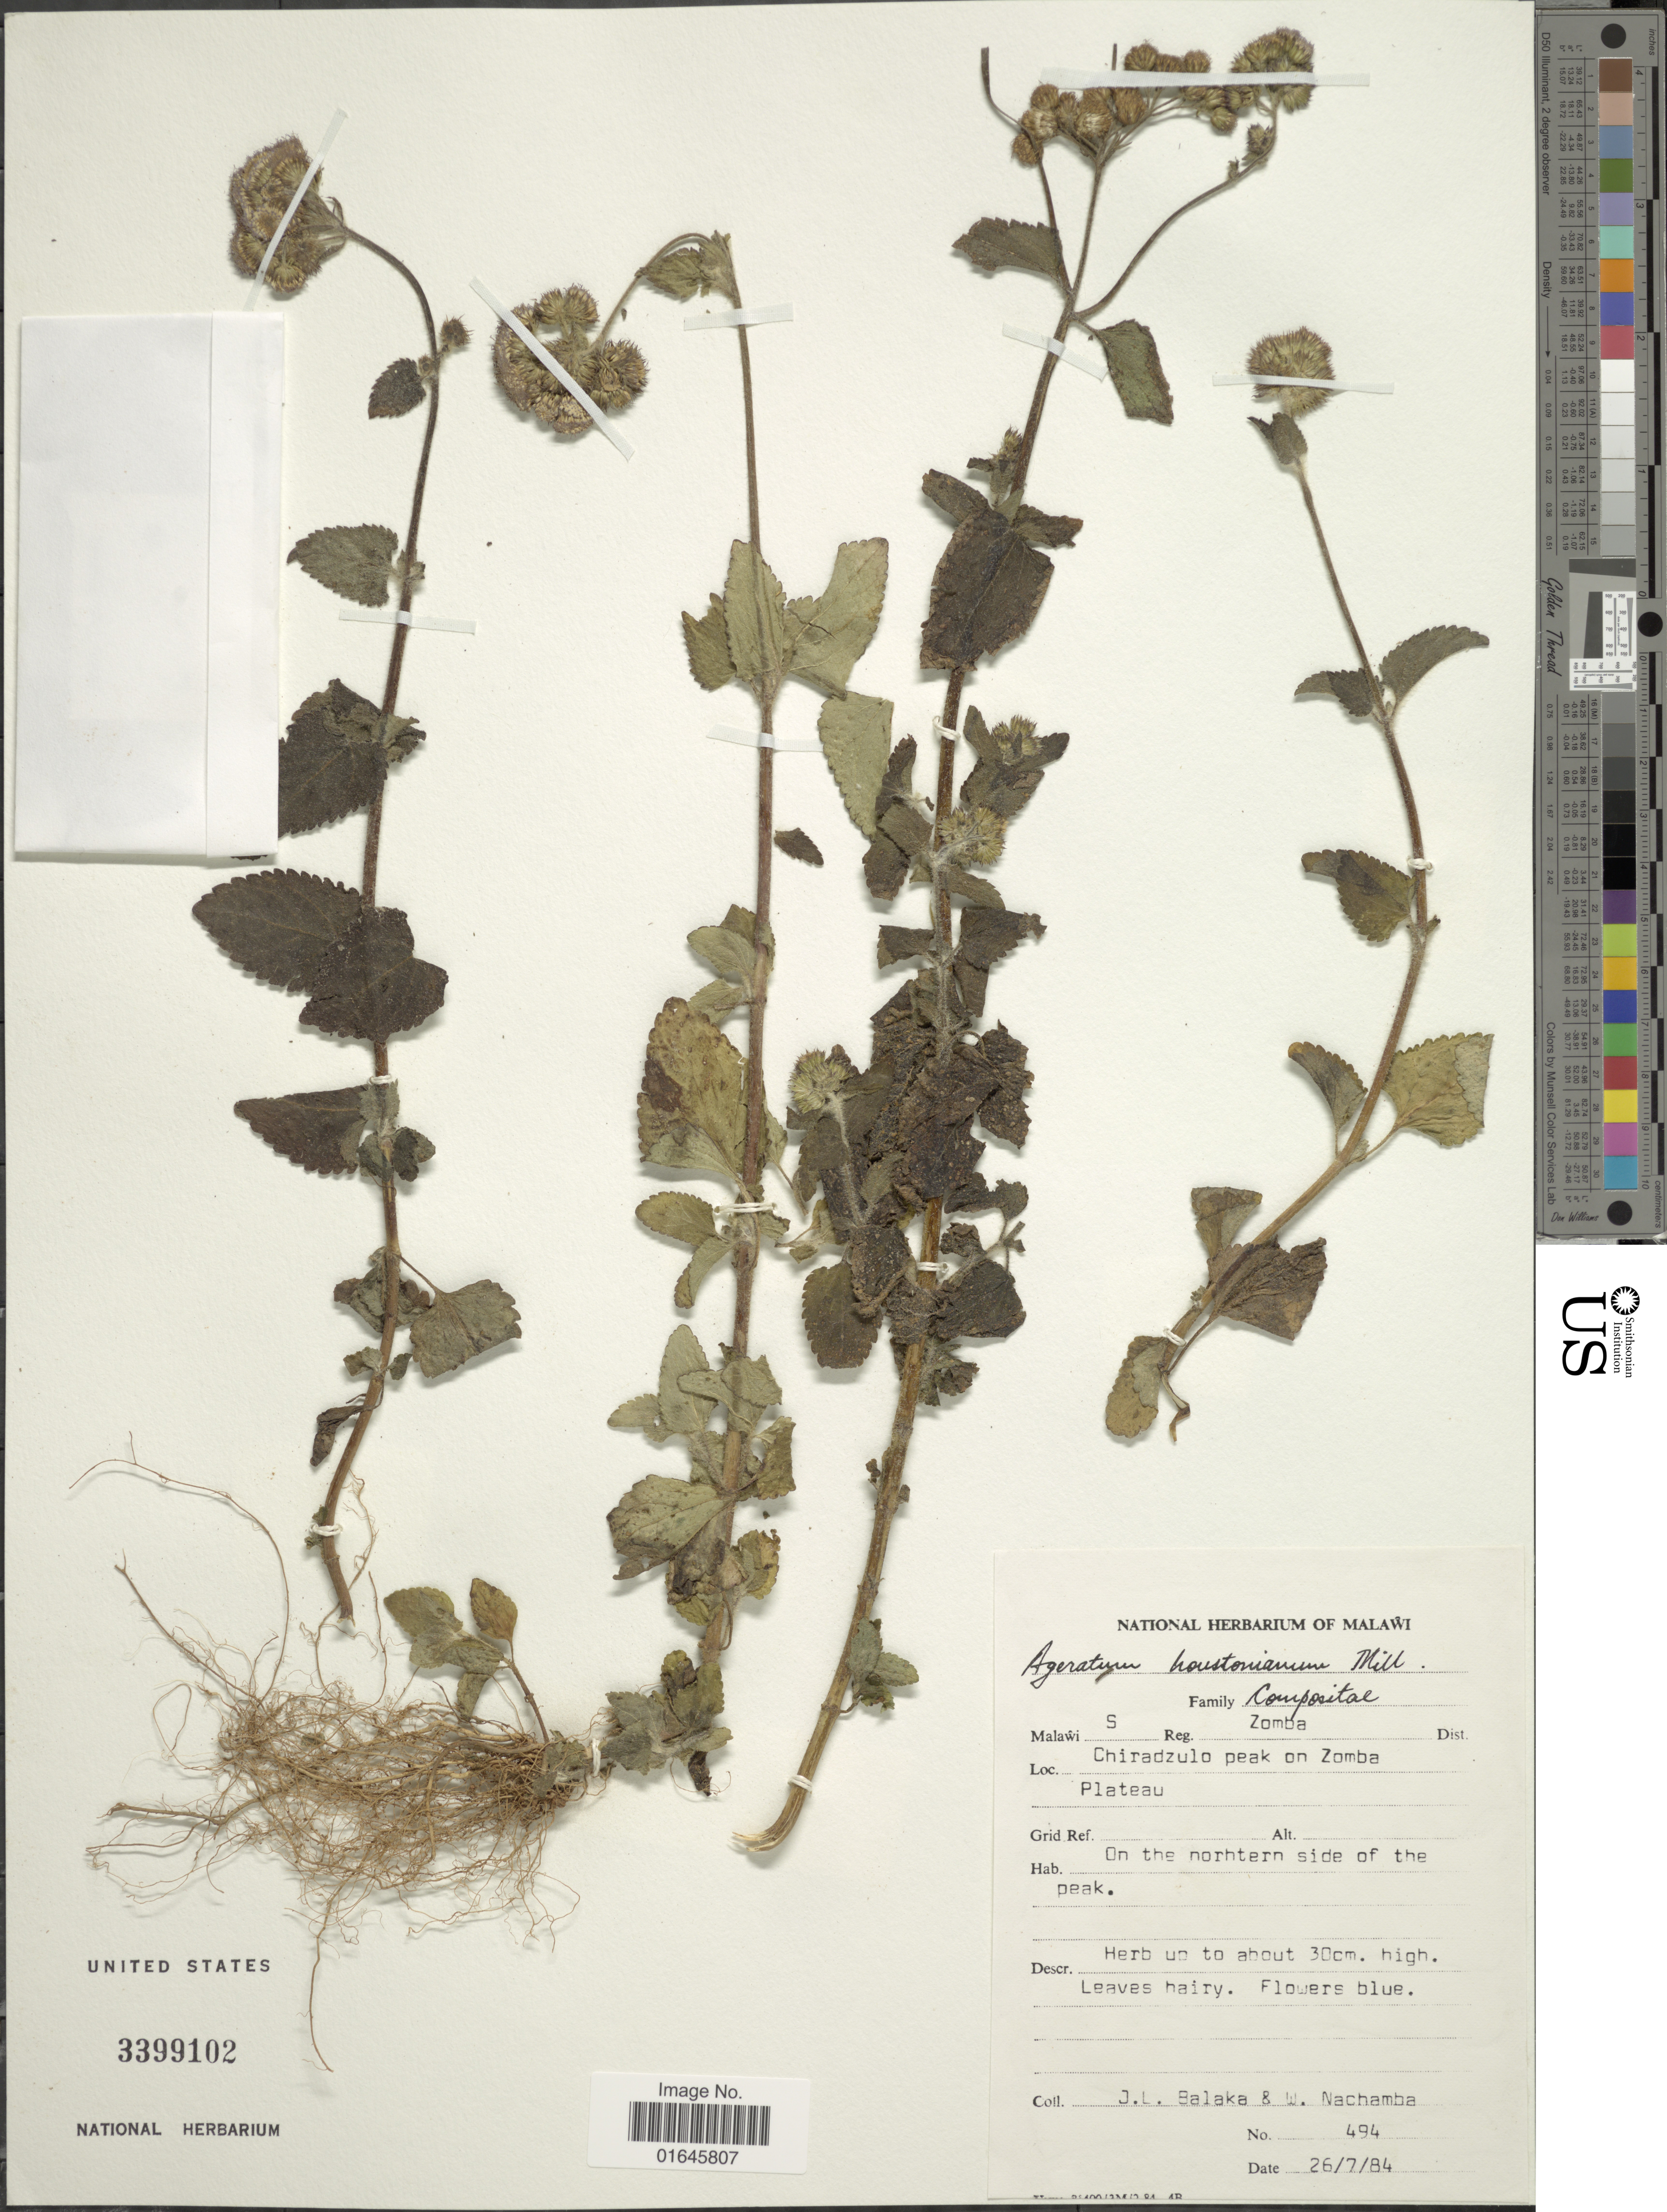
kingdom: Plantae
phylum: Tracheophyta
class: Magnoliopsida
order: Asterales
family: Asteraceae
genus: Ageratum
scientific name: Ageratum houstonianum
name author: Mill.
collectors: J. Balaka & W. Nachamba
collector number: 494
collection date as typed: Transcribed d/m/y: 26/7/84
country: Malawi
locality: S. Malawi, Reg: Zomba, Chiradzulo peak on Zomba, Plateau, On the northern side of the peak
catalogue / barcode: US 3399102